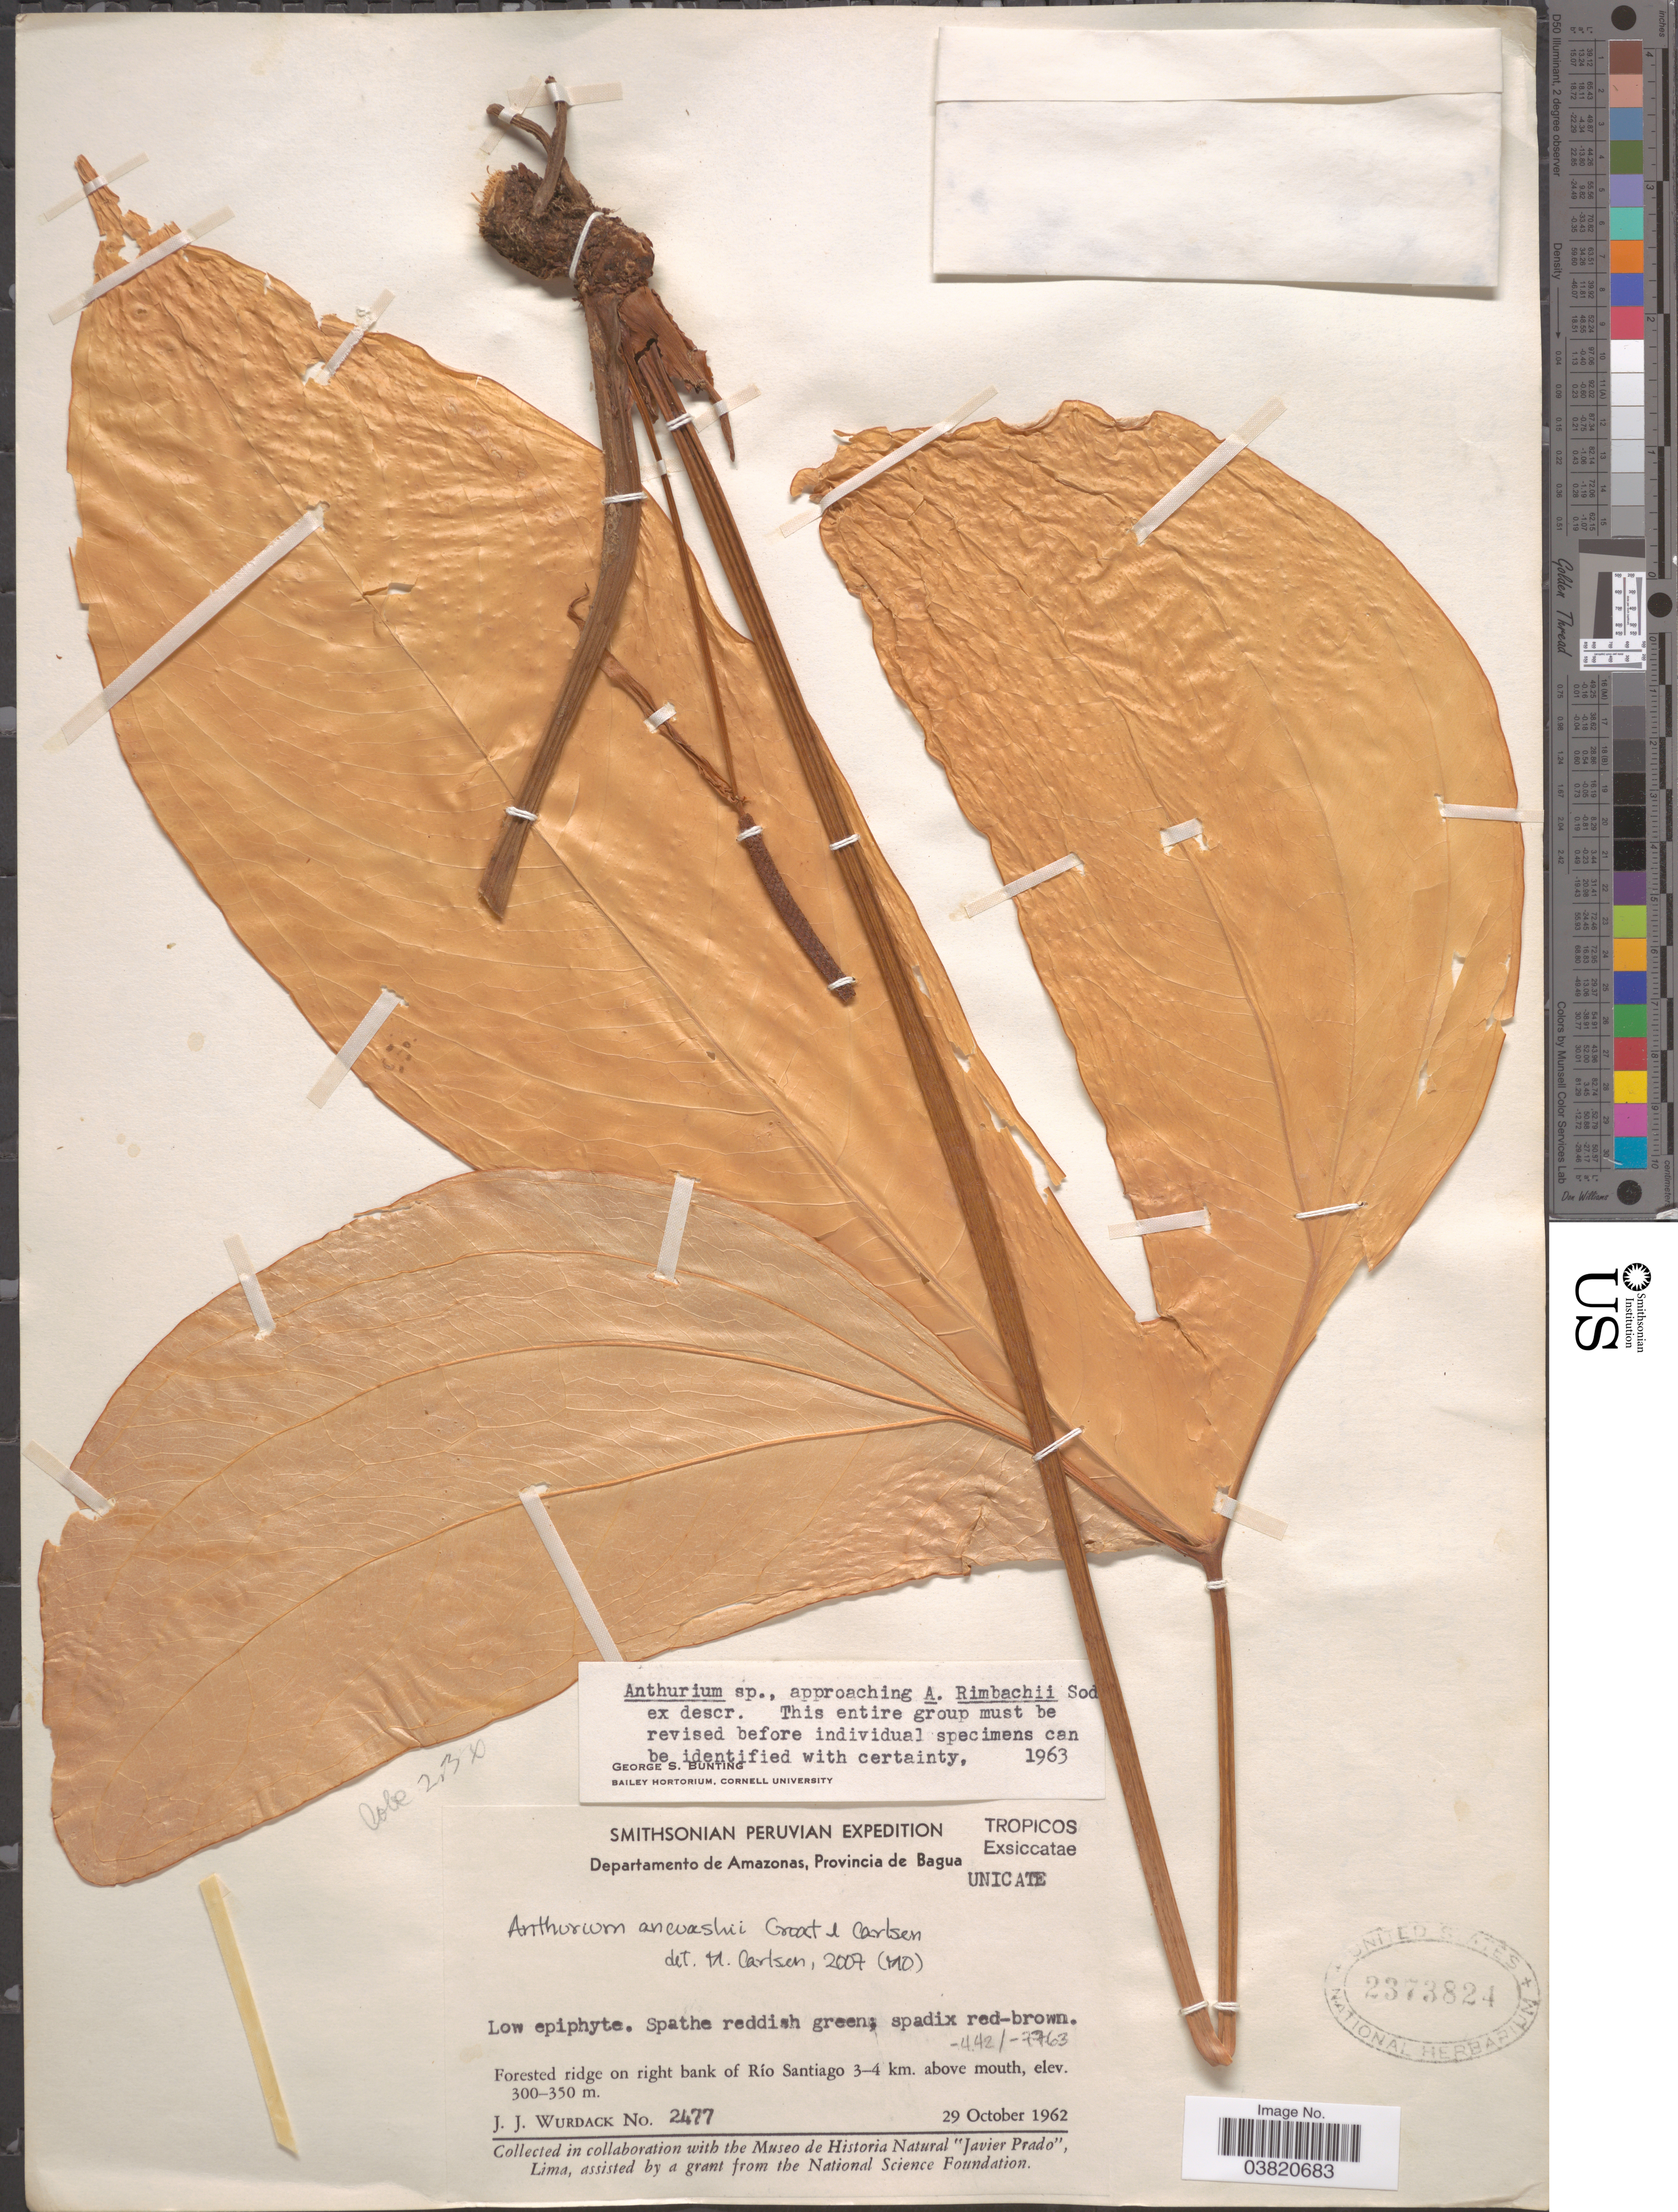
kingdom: Plantae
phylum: Tracheophyta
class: Liliopsida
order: Alismatales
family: Araceae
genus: Anthurium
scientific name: Anthurium ancuashii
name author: Croat & Carlsen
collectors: J. J. Wurdack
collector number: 2477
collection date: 1962-10-29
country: Peru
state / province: Amazonas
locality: Departamento de Amazonas, Provincia de Bagua. Forested ridge on right bank of Río Santiago 3-4 km. above mouth.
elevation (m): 300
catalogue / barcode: US 2373824